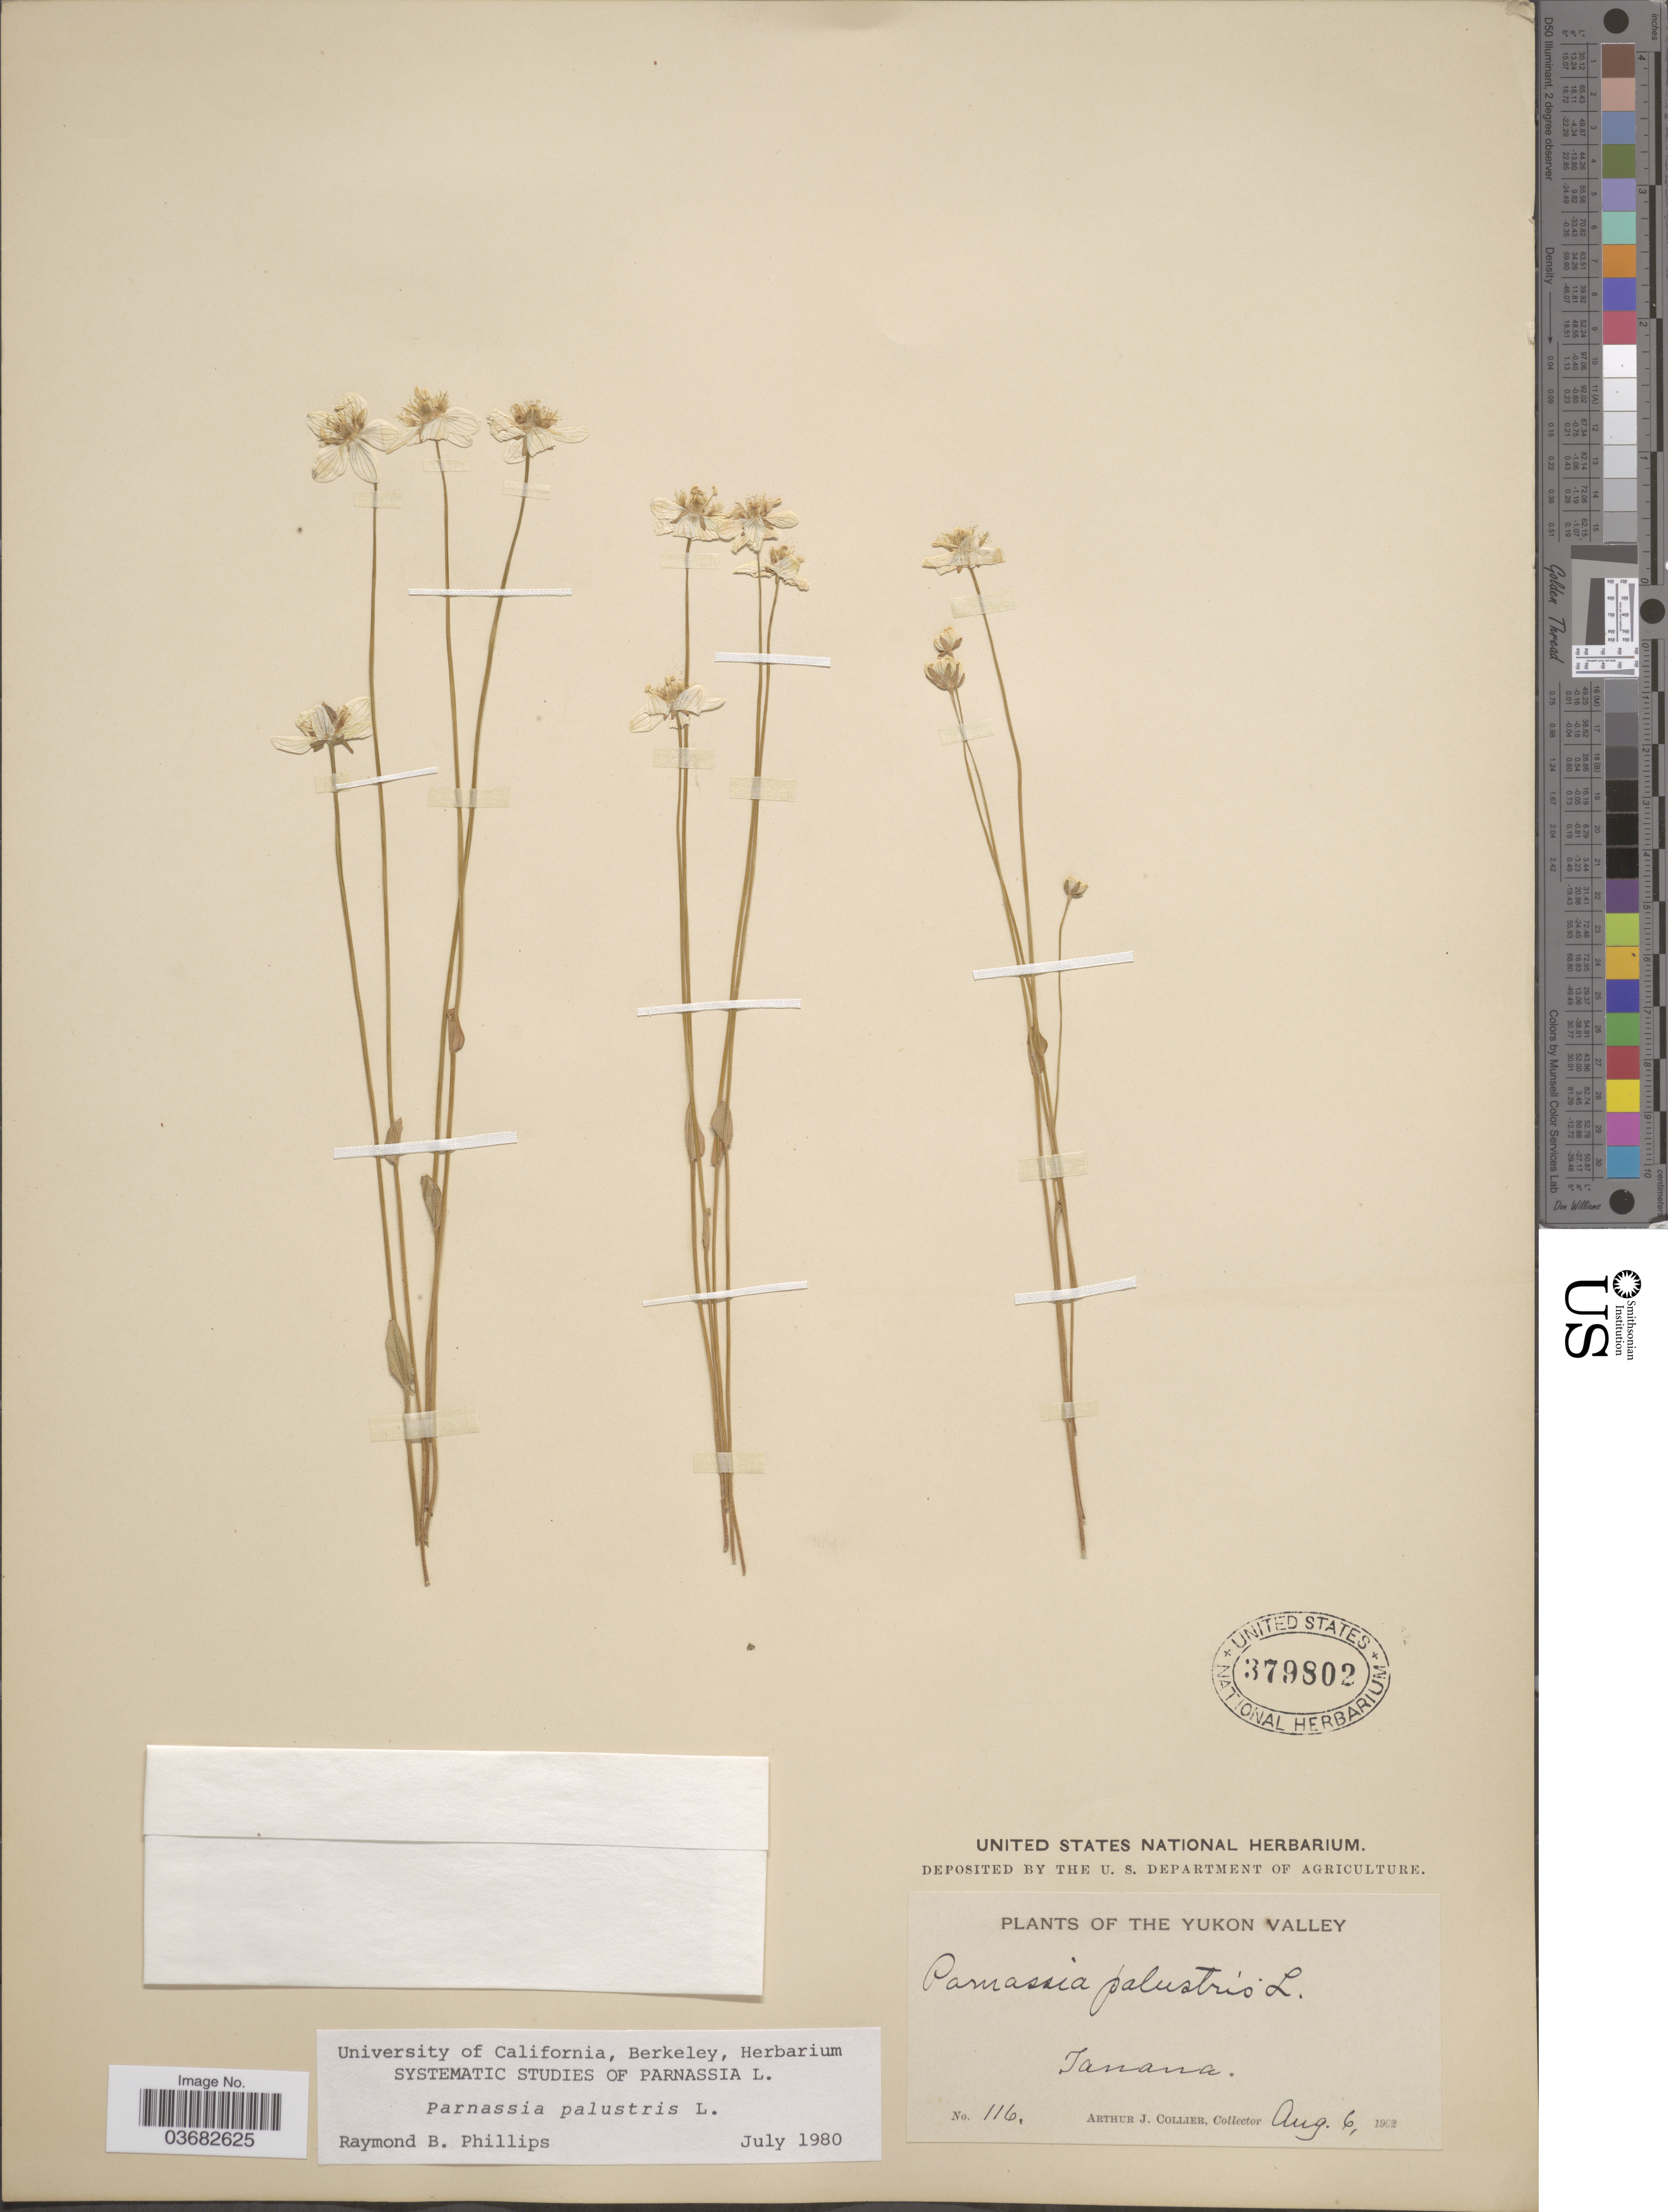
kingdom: Plantae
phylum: Tracheophyta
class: Magnoliopsida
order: Celastrales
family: Parnassiaceae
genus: Parnassia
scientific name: Parnassia palustris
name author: L.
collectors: A. Collier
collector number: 116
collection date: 1902-08-06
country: Canada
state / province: Yukon Territory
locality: The Yukon Valley. Tanana.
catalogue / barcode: US 379802